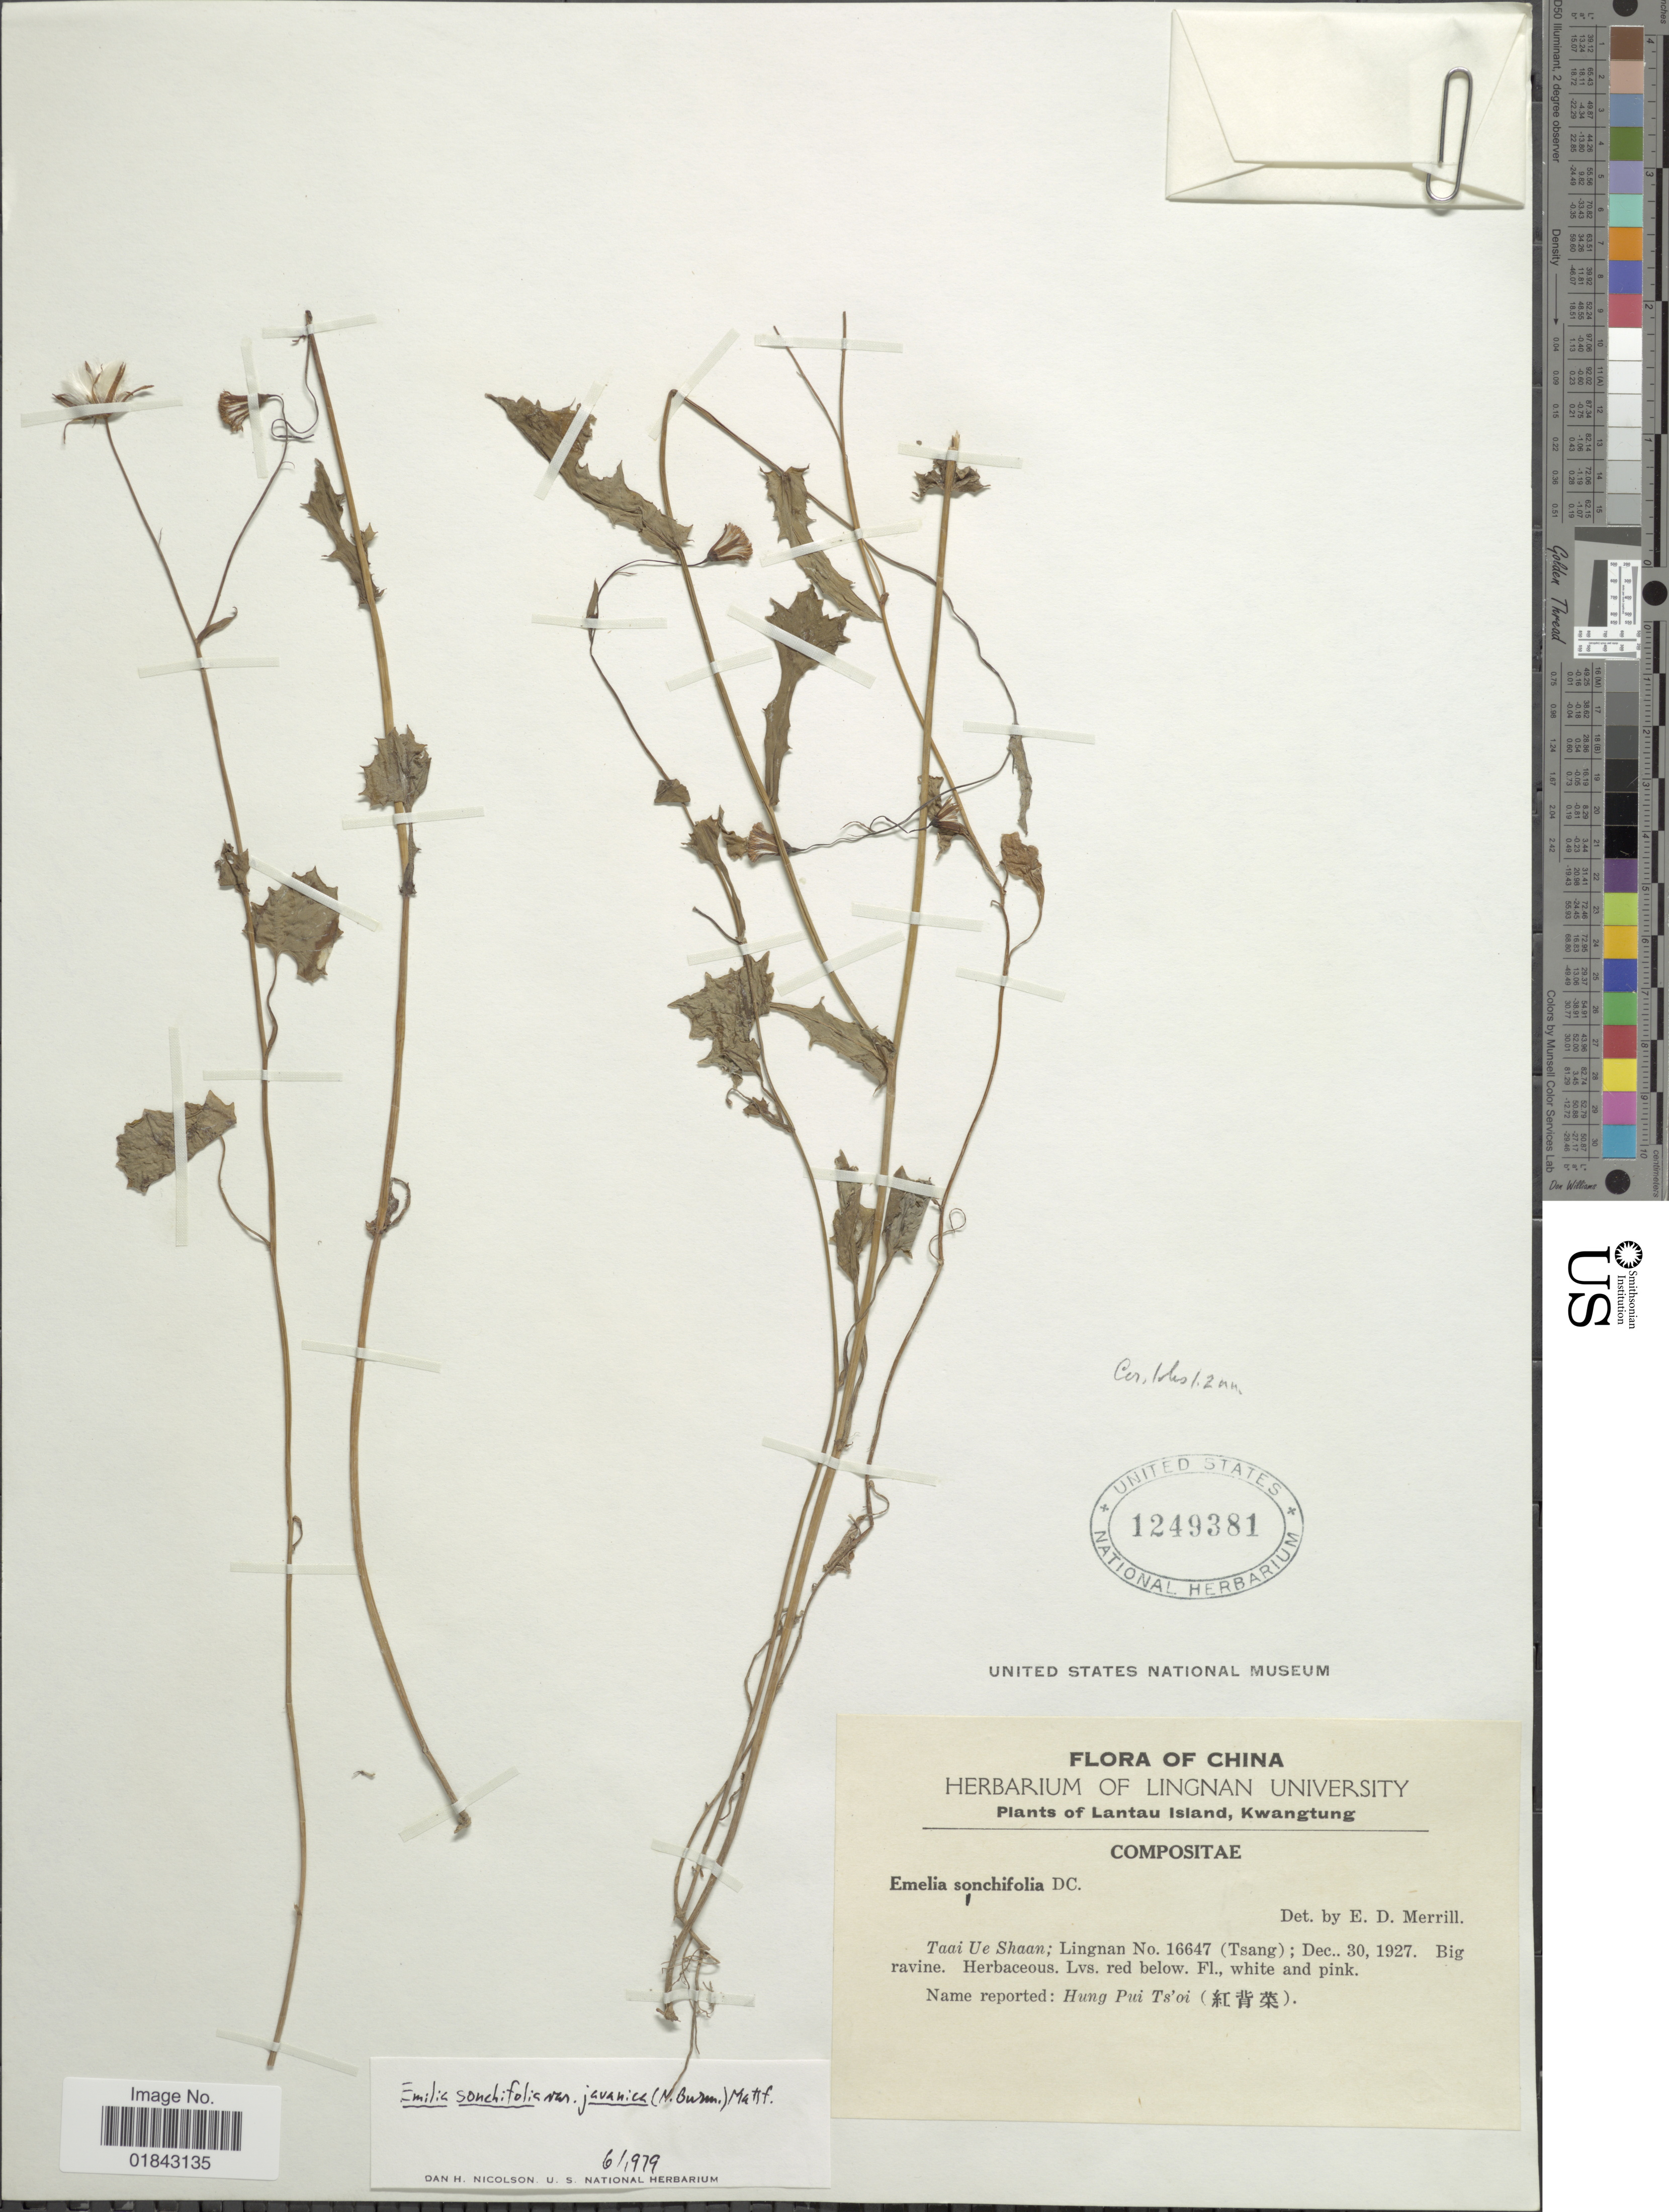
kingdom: Plantae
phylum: Tracheophyta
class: Magnoliopsida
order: Asterales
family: Asteraceae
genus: Emilia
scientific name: Emilia sonchifolia var. javanica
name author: (Burm. f.) Mattf.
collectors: -- Tsang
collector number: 16447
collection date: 1927-12-30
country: China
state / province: Guangdong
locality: Lantau Island, Kwangtung, Taai Ue Shaan; Lingnan, big ravine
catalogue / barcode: US 1249381